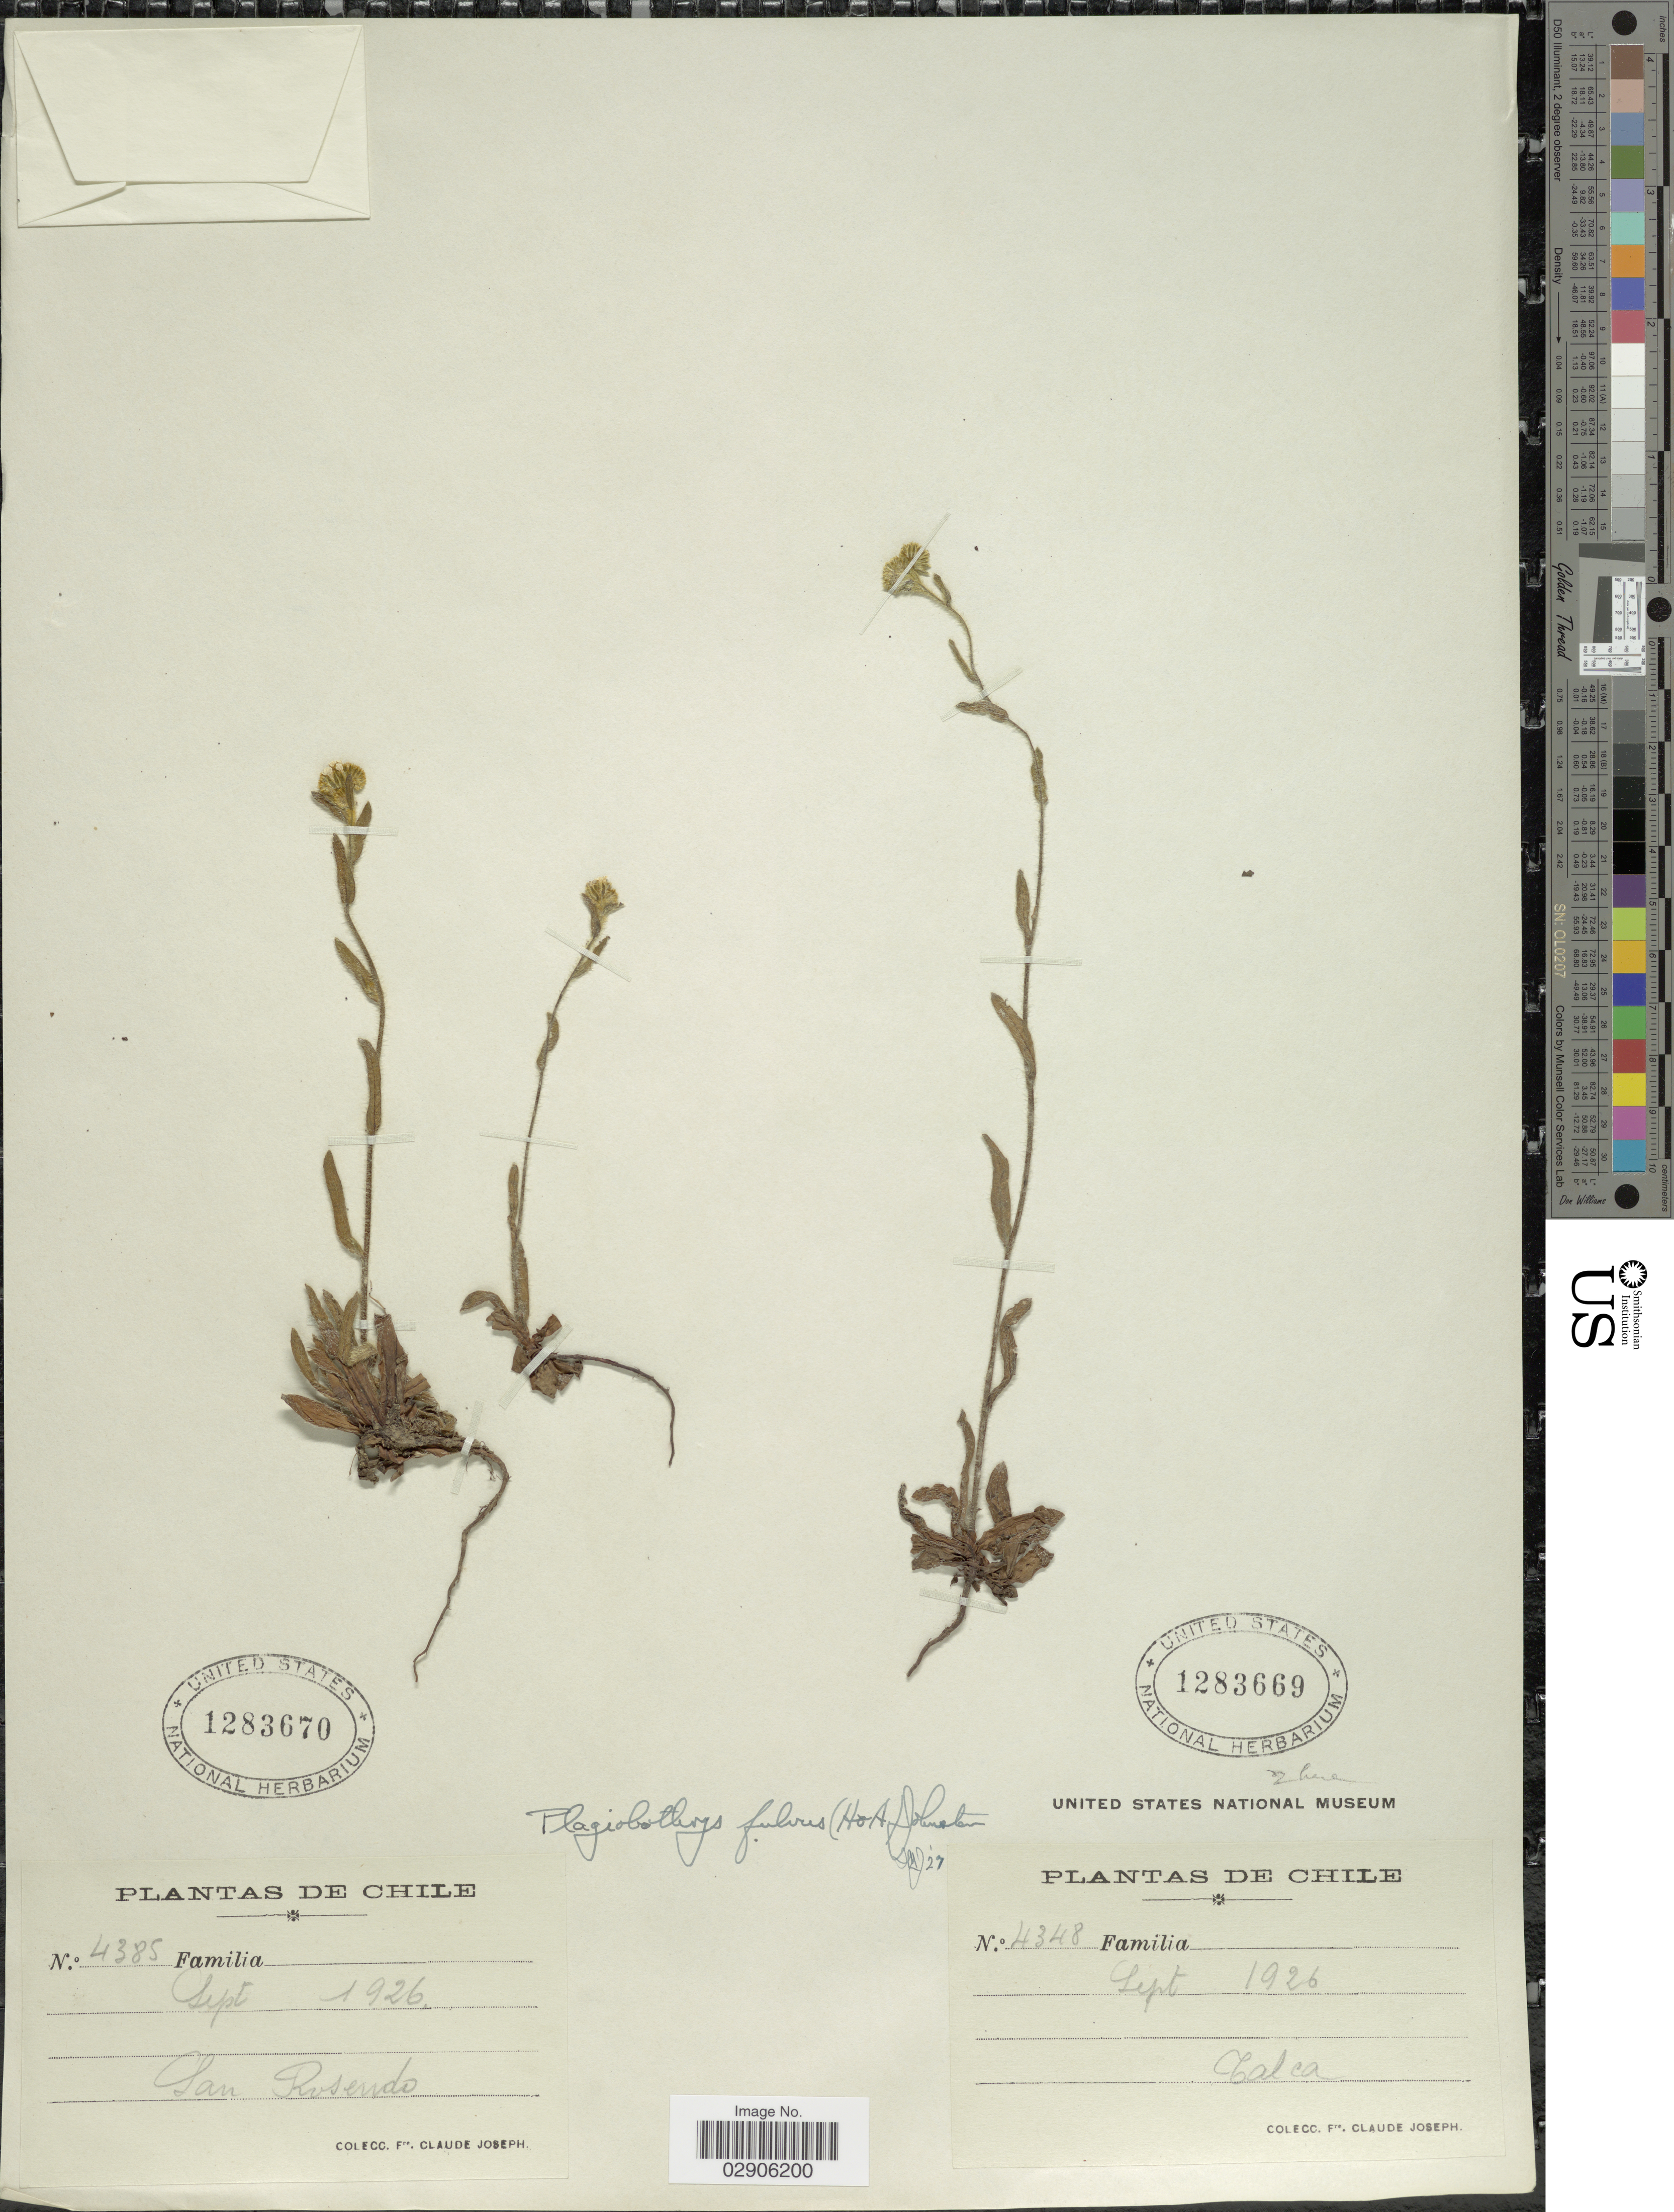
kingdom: Plantae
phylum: Tracheophyta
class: Magnoliopsida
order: Boraginales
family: Boraginaceae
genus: Plagiobothrys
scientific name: Plagiobothrys fulvus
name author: (Hook. & Arn.) I.M. Johnst.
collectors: Bro. Claude-Joseph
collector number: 4348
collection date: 1926-09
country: Chile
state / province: Maule (VII)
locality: Talca.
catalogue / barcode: US 1283669-2